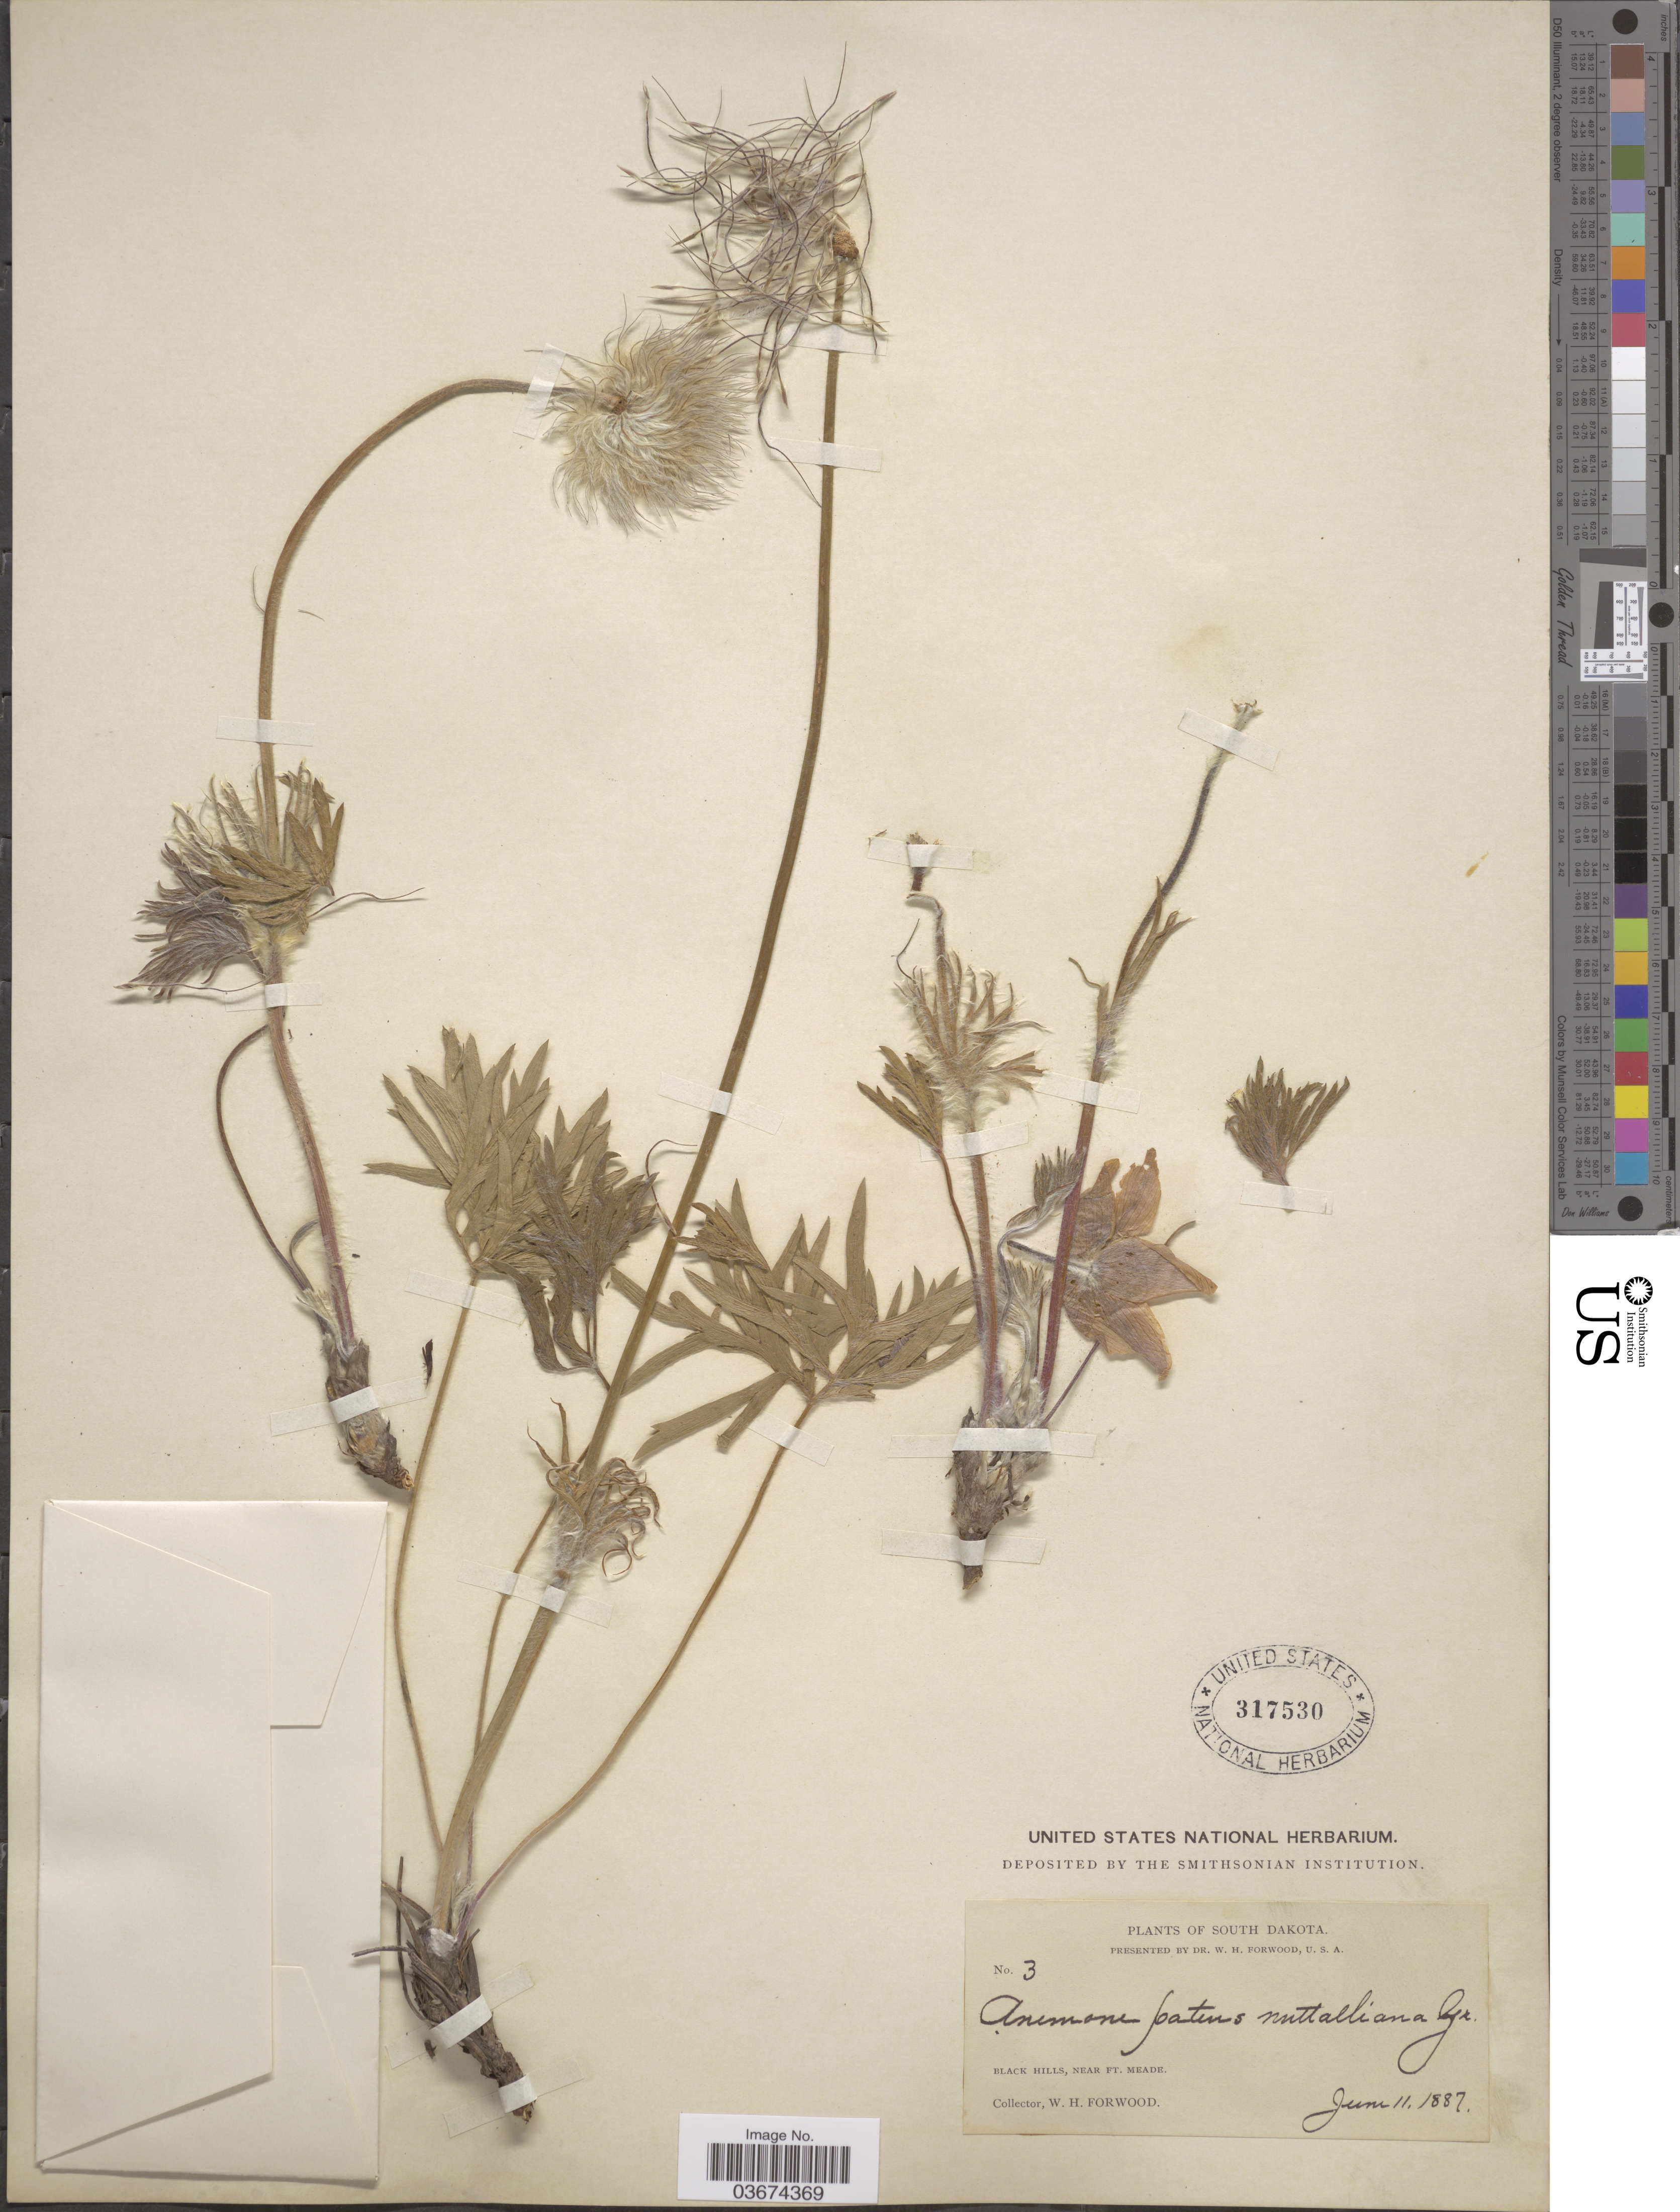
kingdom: Plantae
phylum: Tracheophyta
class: Magnoliopsida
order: Ranunculales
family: Ranunculaceae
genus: Pulsatilla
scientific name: Pulsatilla nuttalliana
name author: (DC.) Bercht. & J. Presl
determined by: Strong, Mark T., (BOT), Smithsonian Institution - National Museum of Natural History (UNITED STATES)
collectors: W. Forwood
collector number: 3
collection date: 1887-06-11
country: United States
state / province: South Dakota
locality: Black Hills, near Ft. Meade.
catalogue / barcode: US 317530